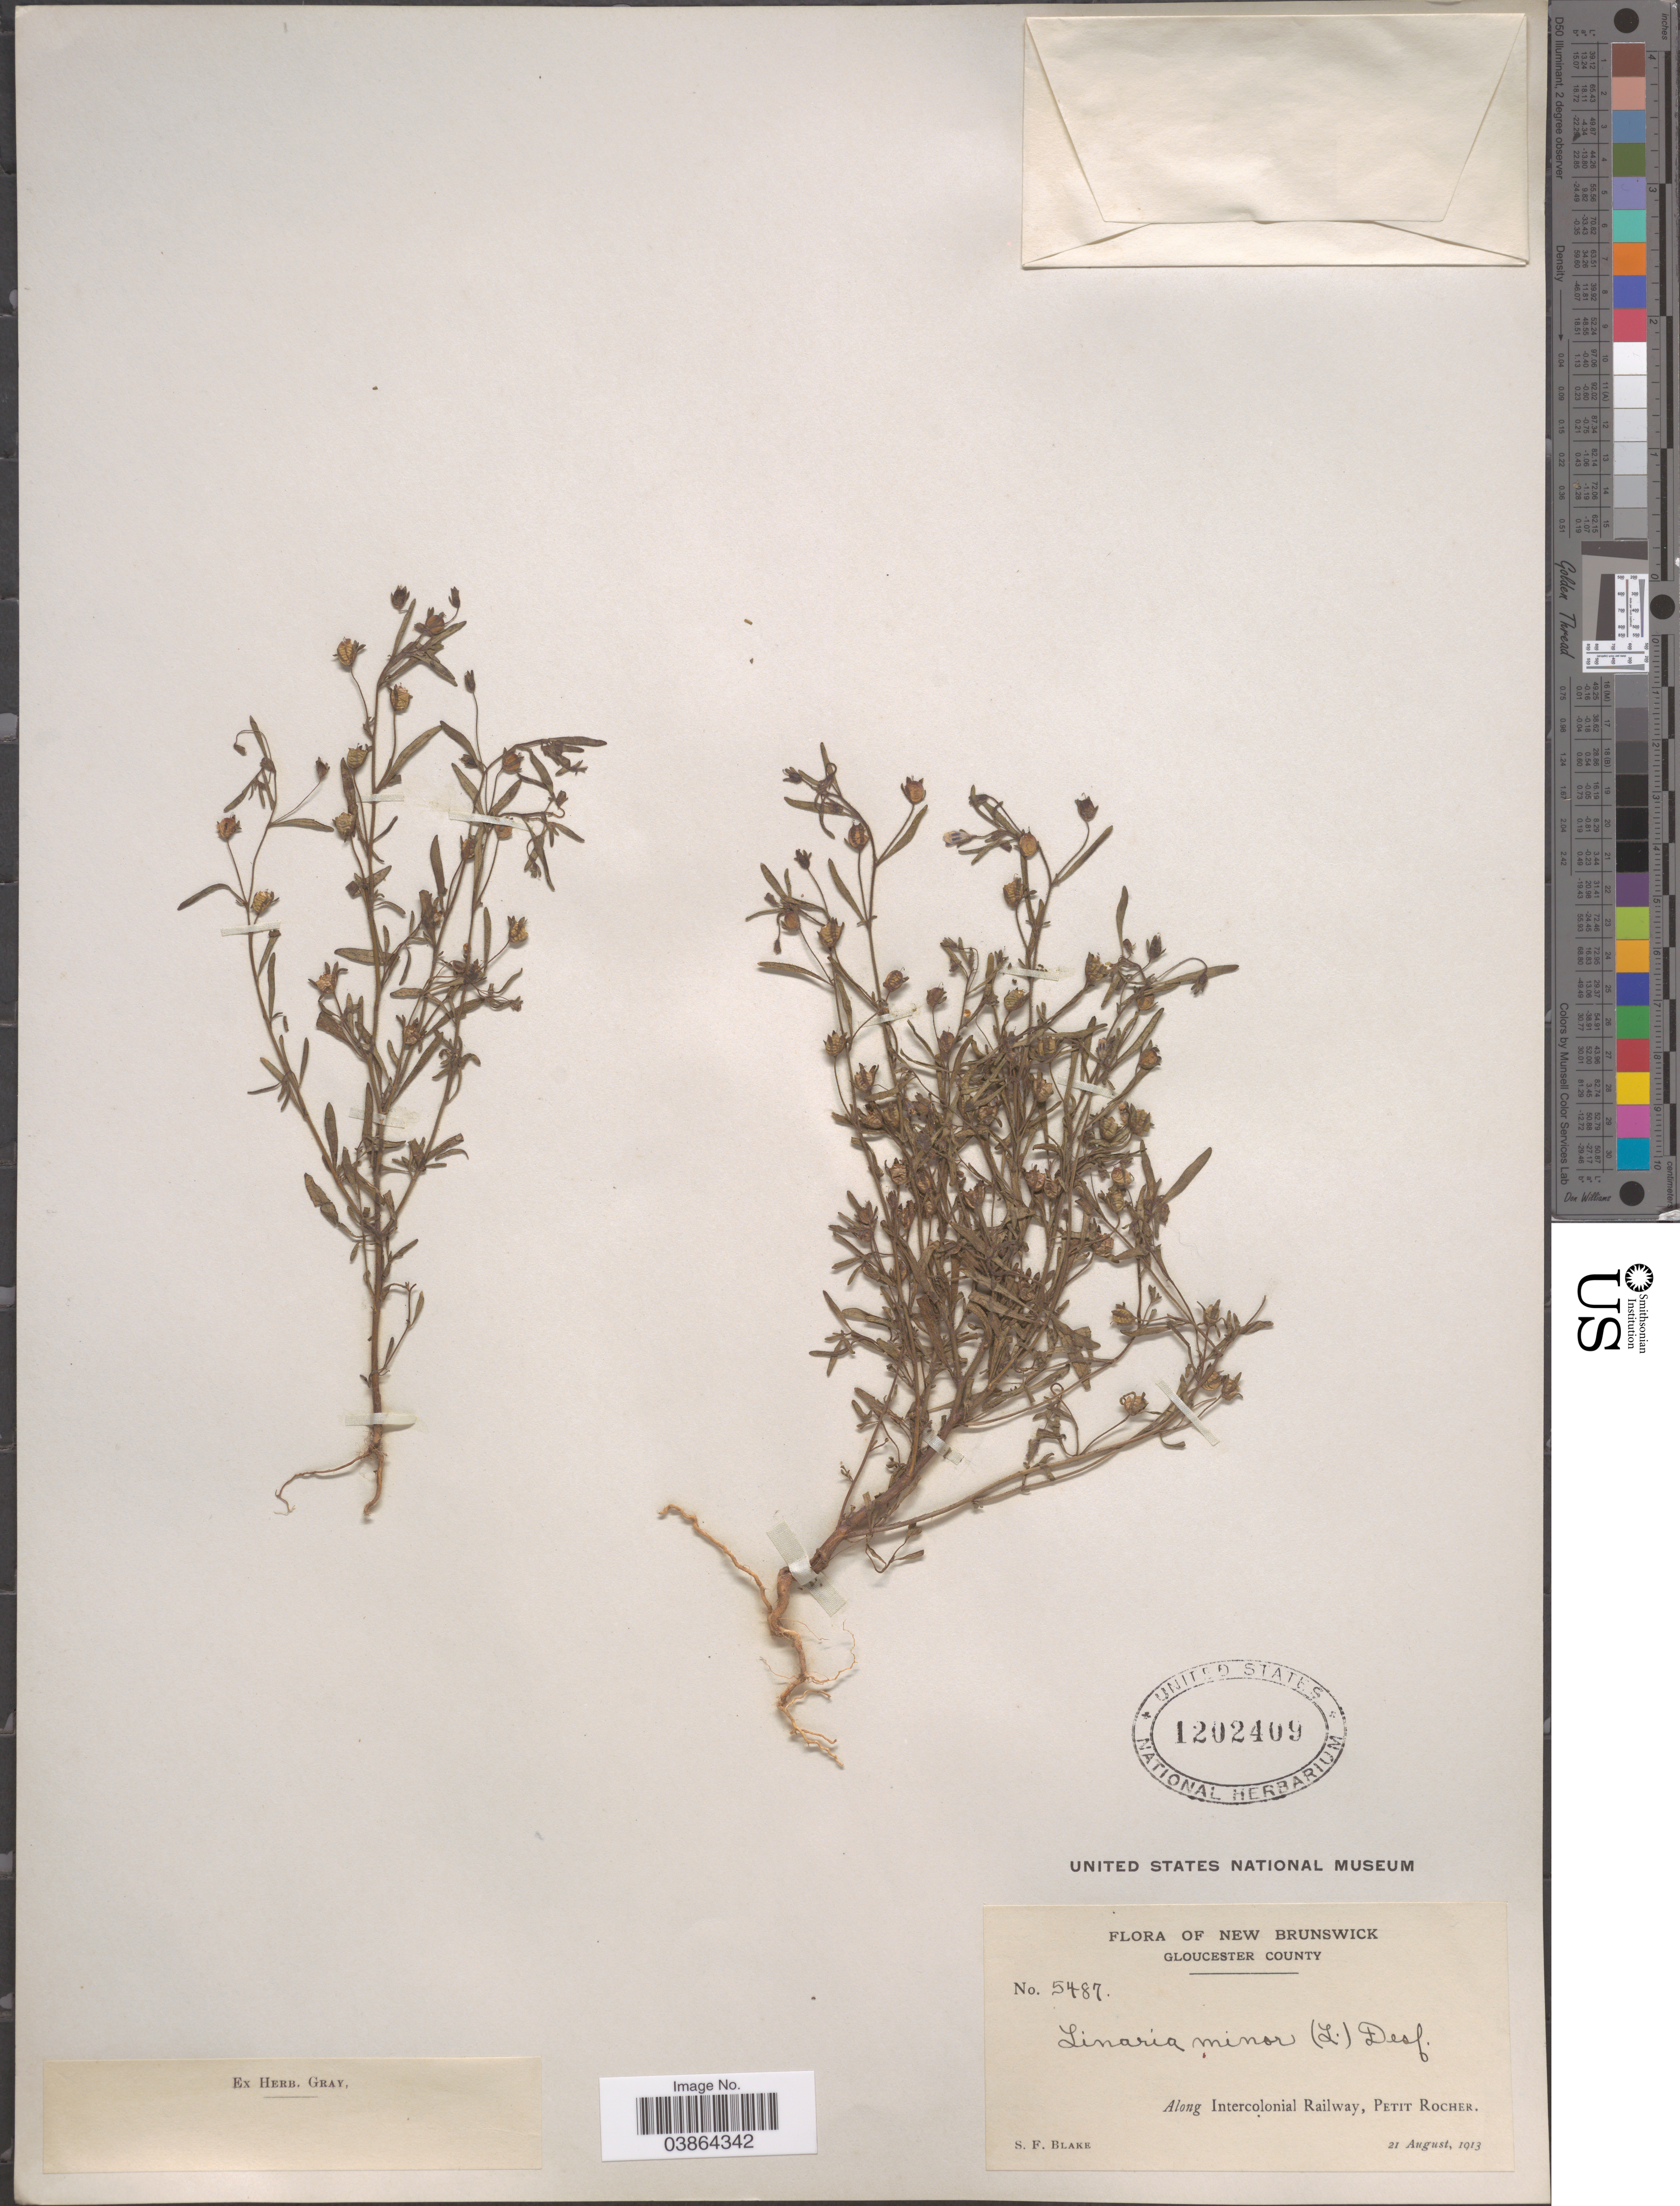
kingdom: Plantae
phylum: Tracheophyta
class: Magnoliopsida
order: Lamiales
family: Plantaginaceae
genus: Chaenorrhinum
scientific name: Chaenorrhinum minor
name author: (L.) Lange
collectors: S. Blake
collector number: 5487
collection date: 1913-08-21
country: Canada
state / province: New Brunswick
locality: Along Intercolonial Railway, Petit Rocher.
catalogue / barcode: US 1202409